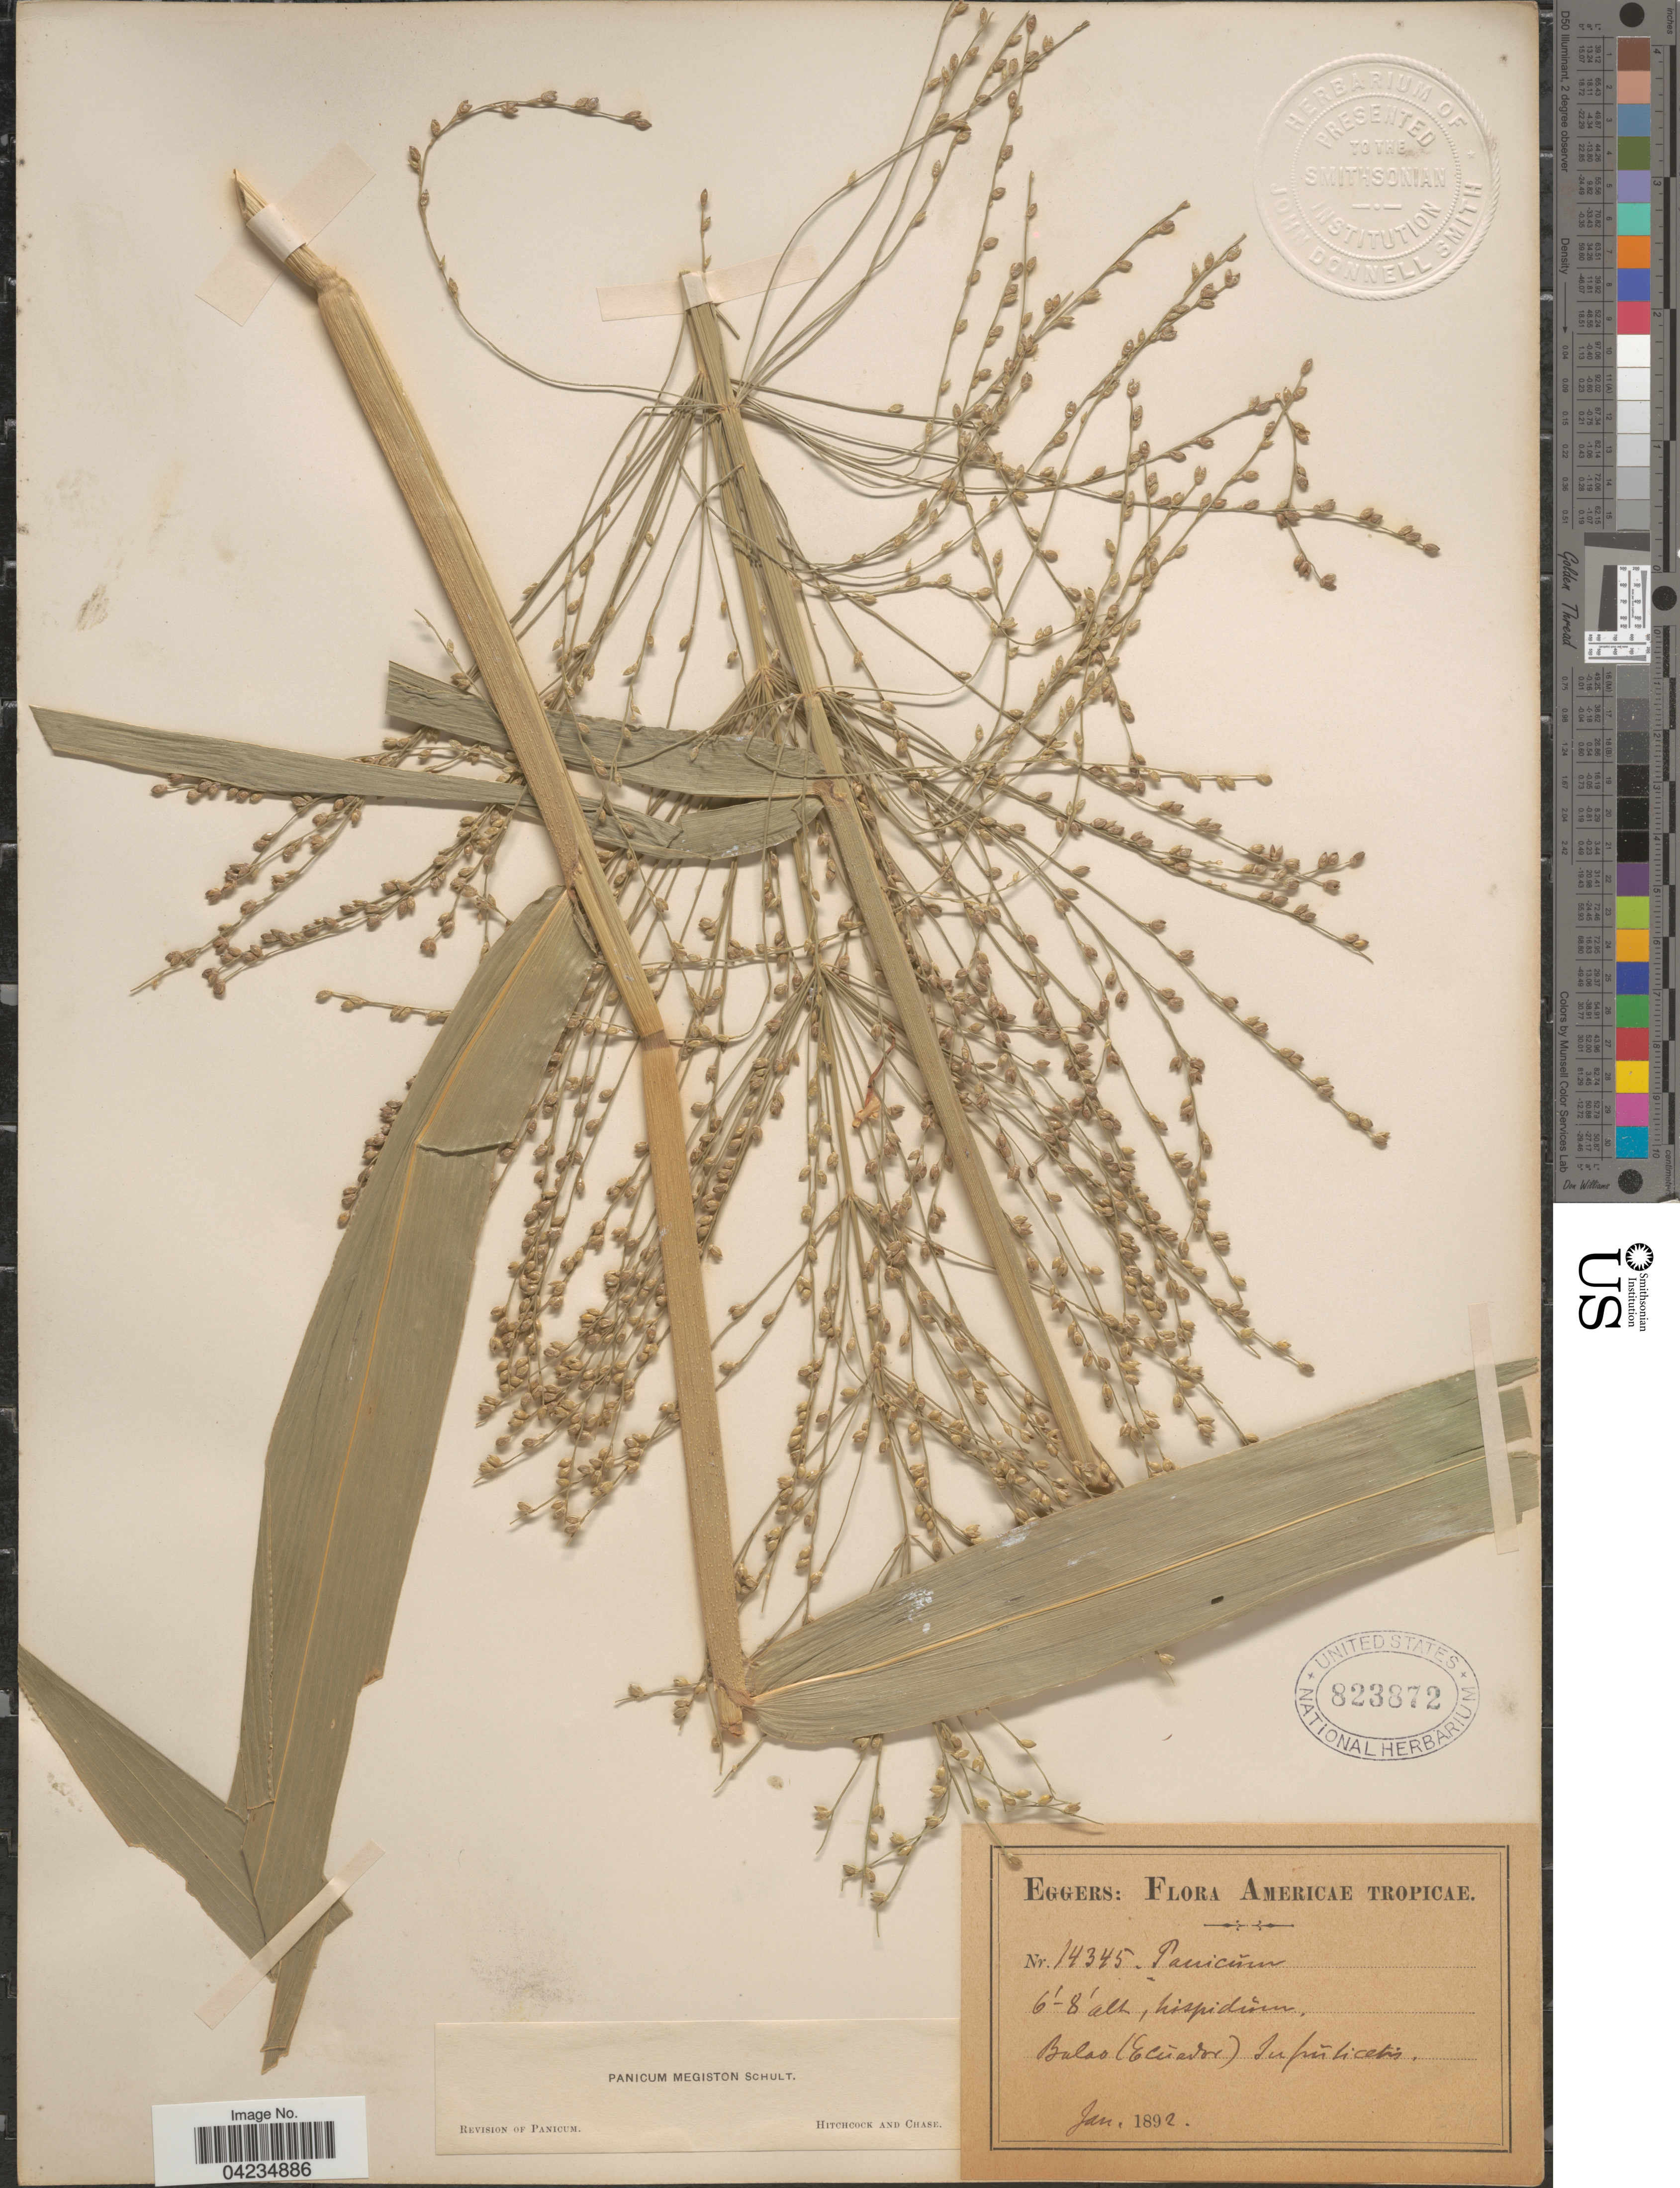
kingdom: Plantae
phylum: Tracheophyta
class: Liliopsida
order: Poales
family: Poaceae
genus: Stephostachys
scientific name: Stephostachys mertensii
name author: (Roth) Zuloaga & Marrone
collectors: -. Eggers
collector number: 14345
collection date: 1892-01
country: Ecuador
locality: Americae tropicae. Balao.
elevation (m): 2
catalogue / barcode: US 823872